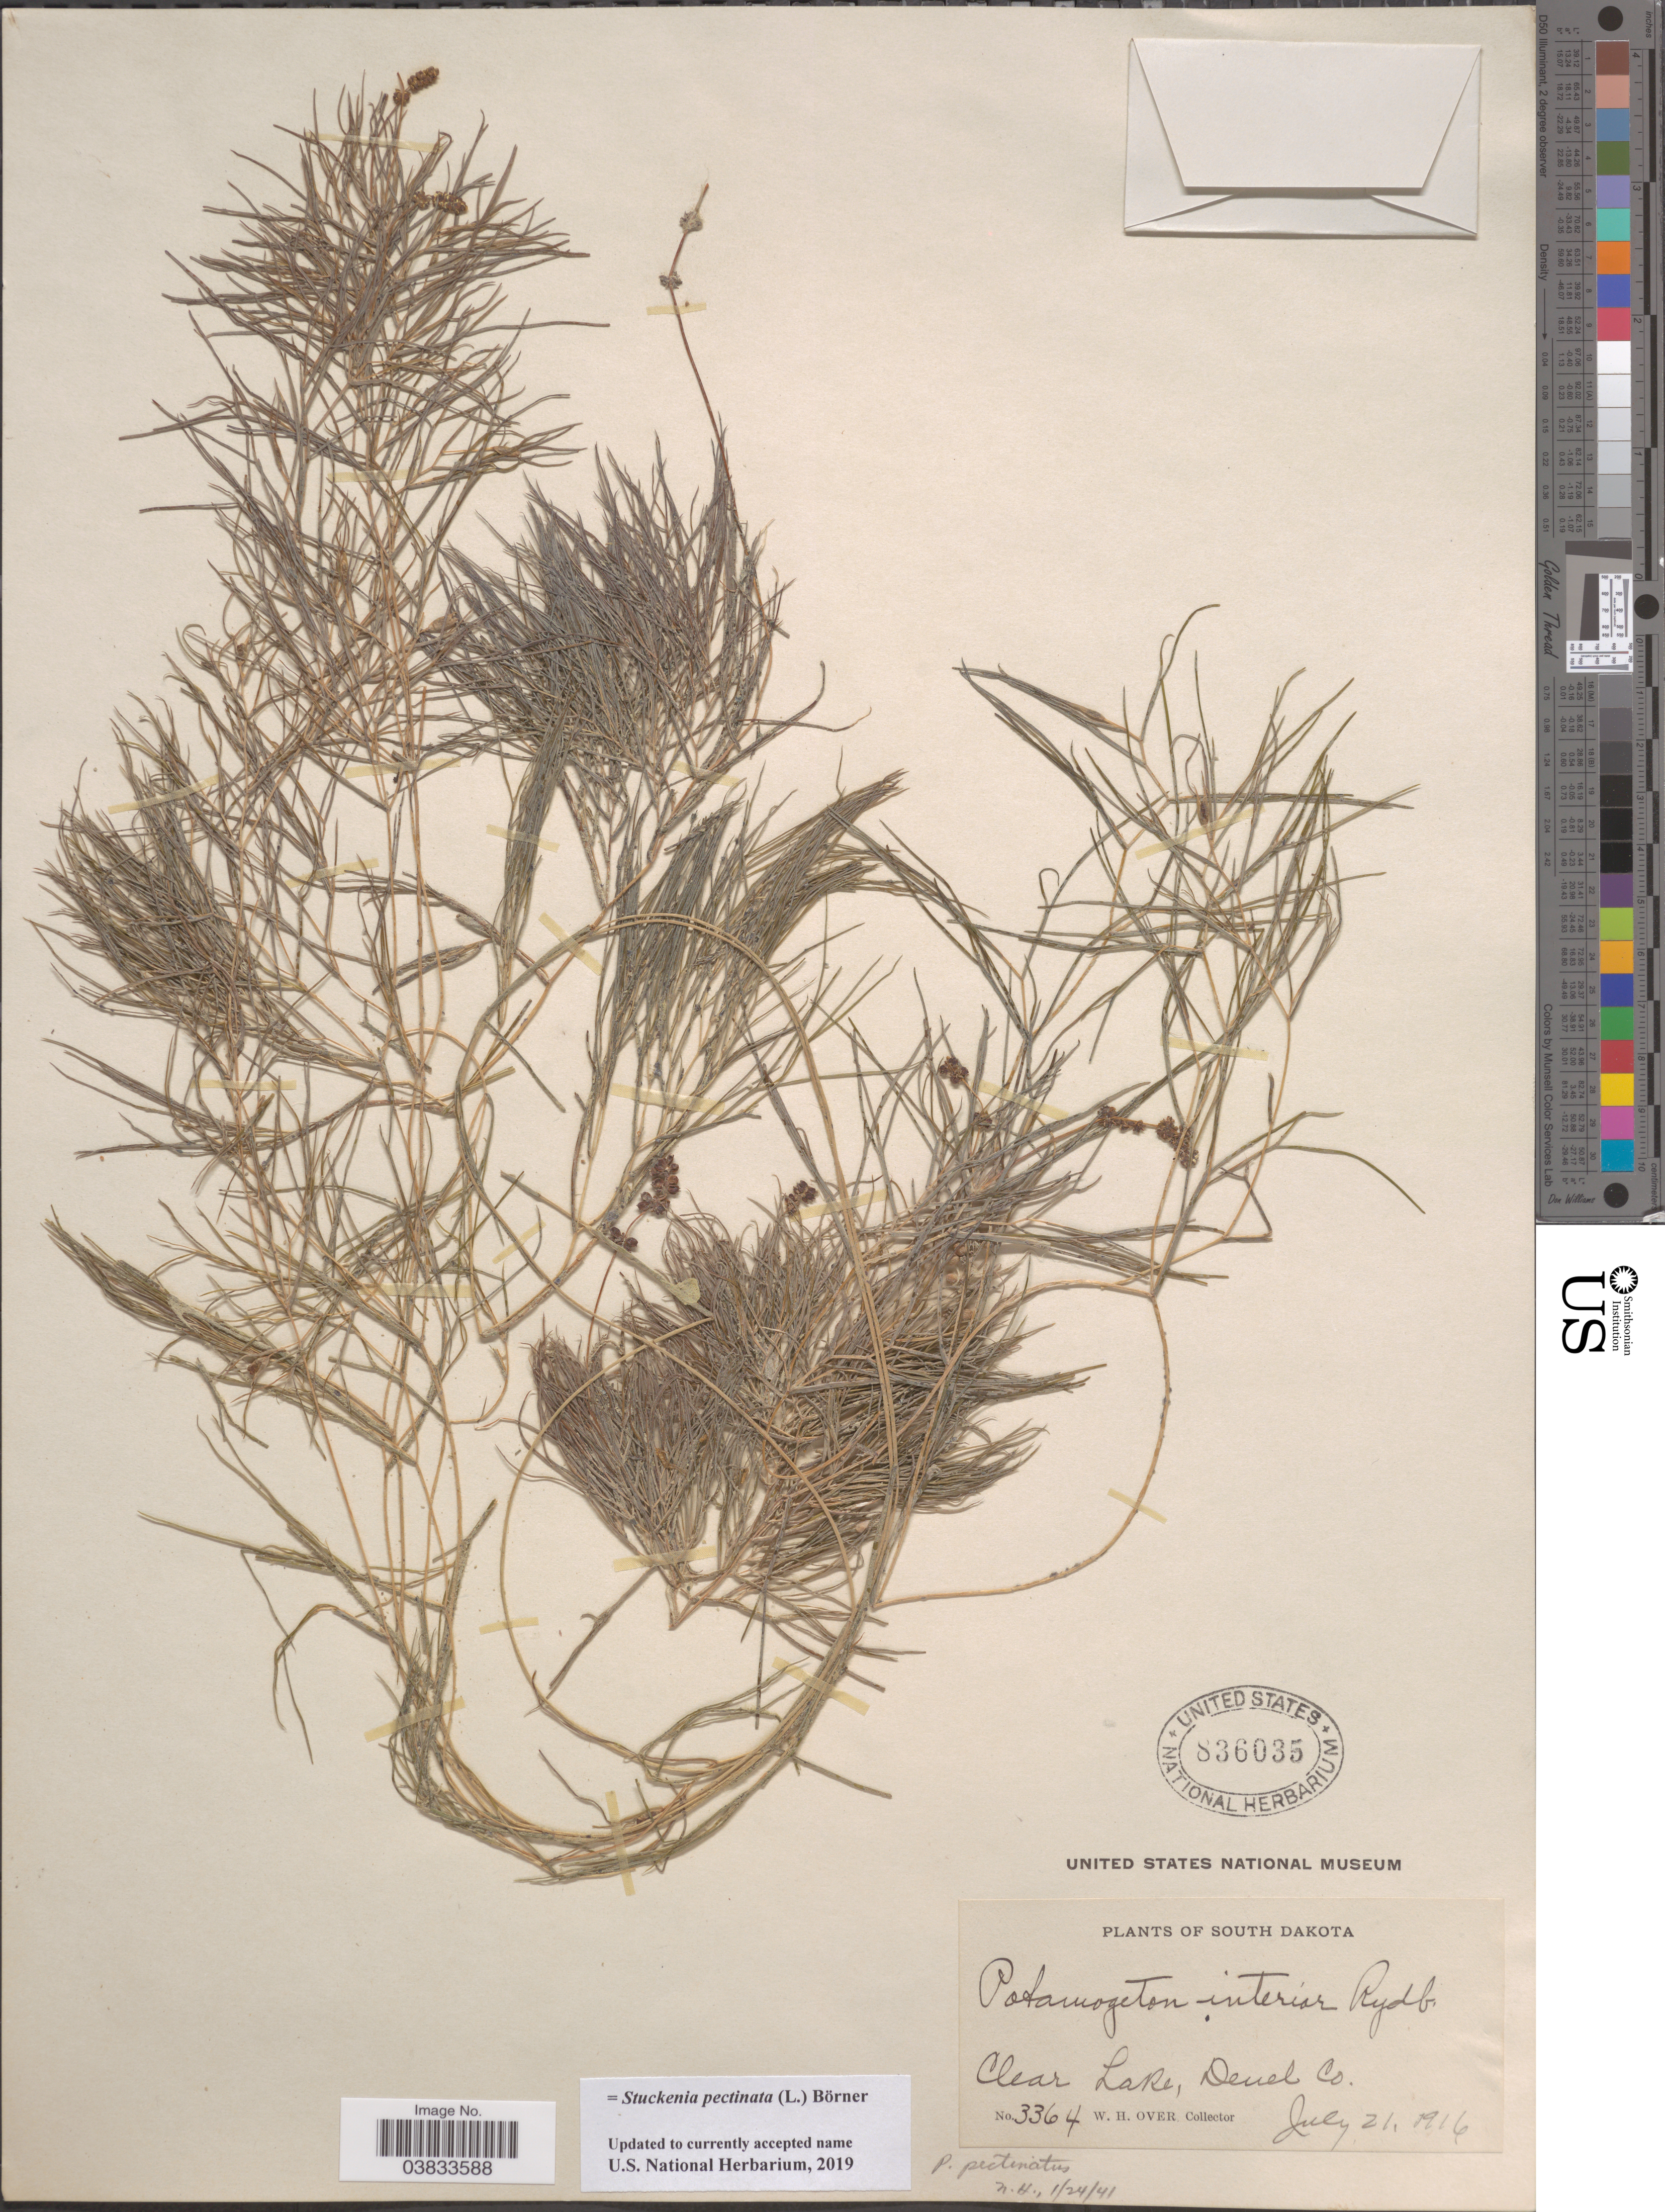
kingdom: Plantae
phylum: Tracheophyta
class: Liliopsida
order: Alismatales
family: Potamogetonaceae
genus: Stuckenia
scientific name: Stuckenia pectinata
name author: (L.) Börner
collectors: W. Over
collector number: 3364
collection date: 1916-07-21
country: United States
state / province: South Dakota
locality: Clear Lake, Deuel Co.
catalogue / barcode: US 836035